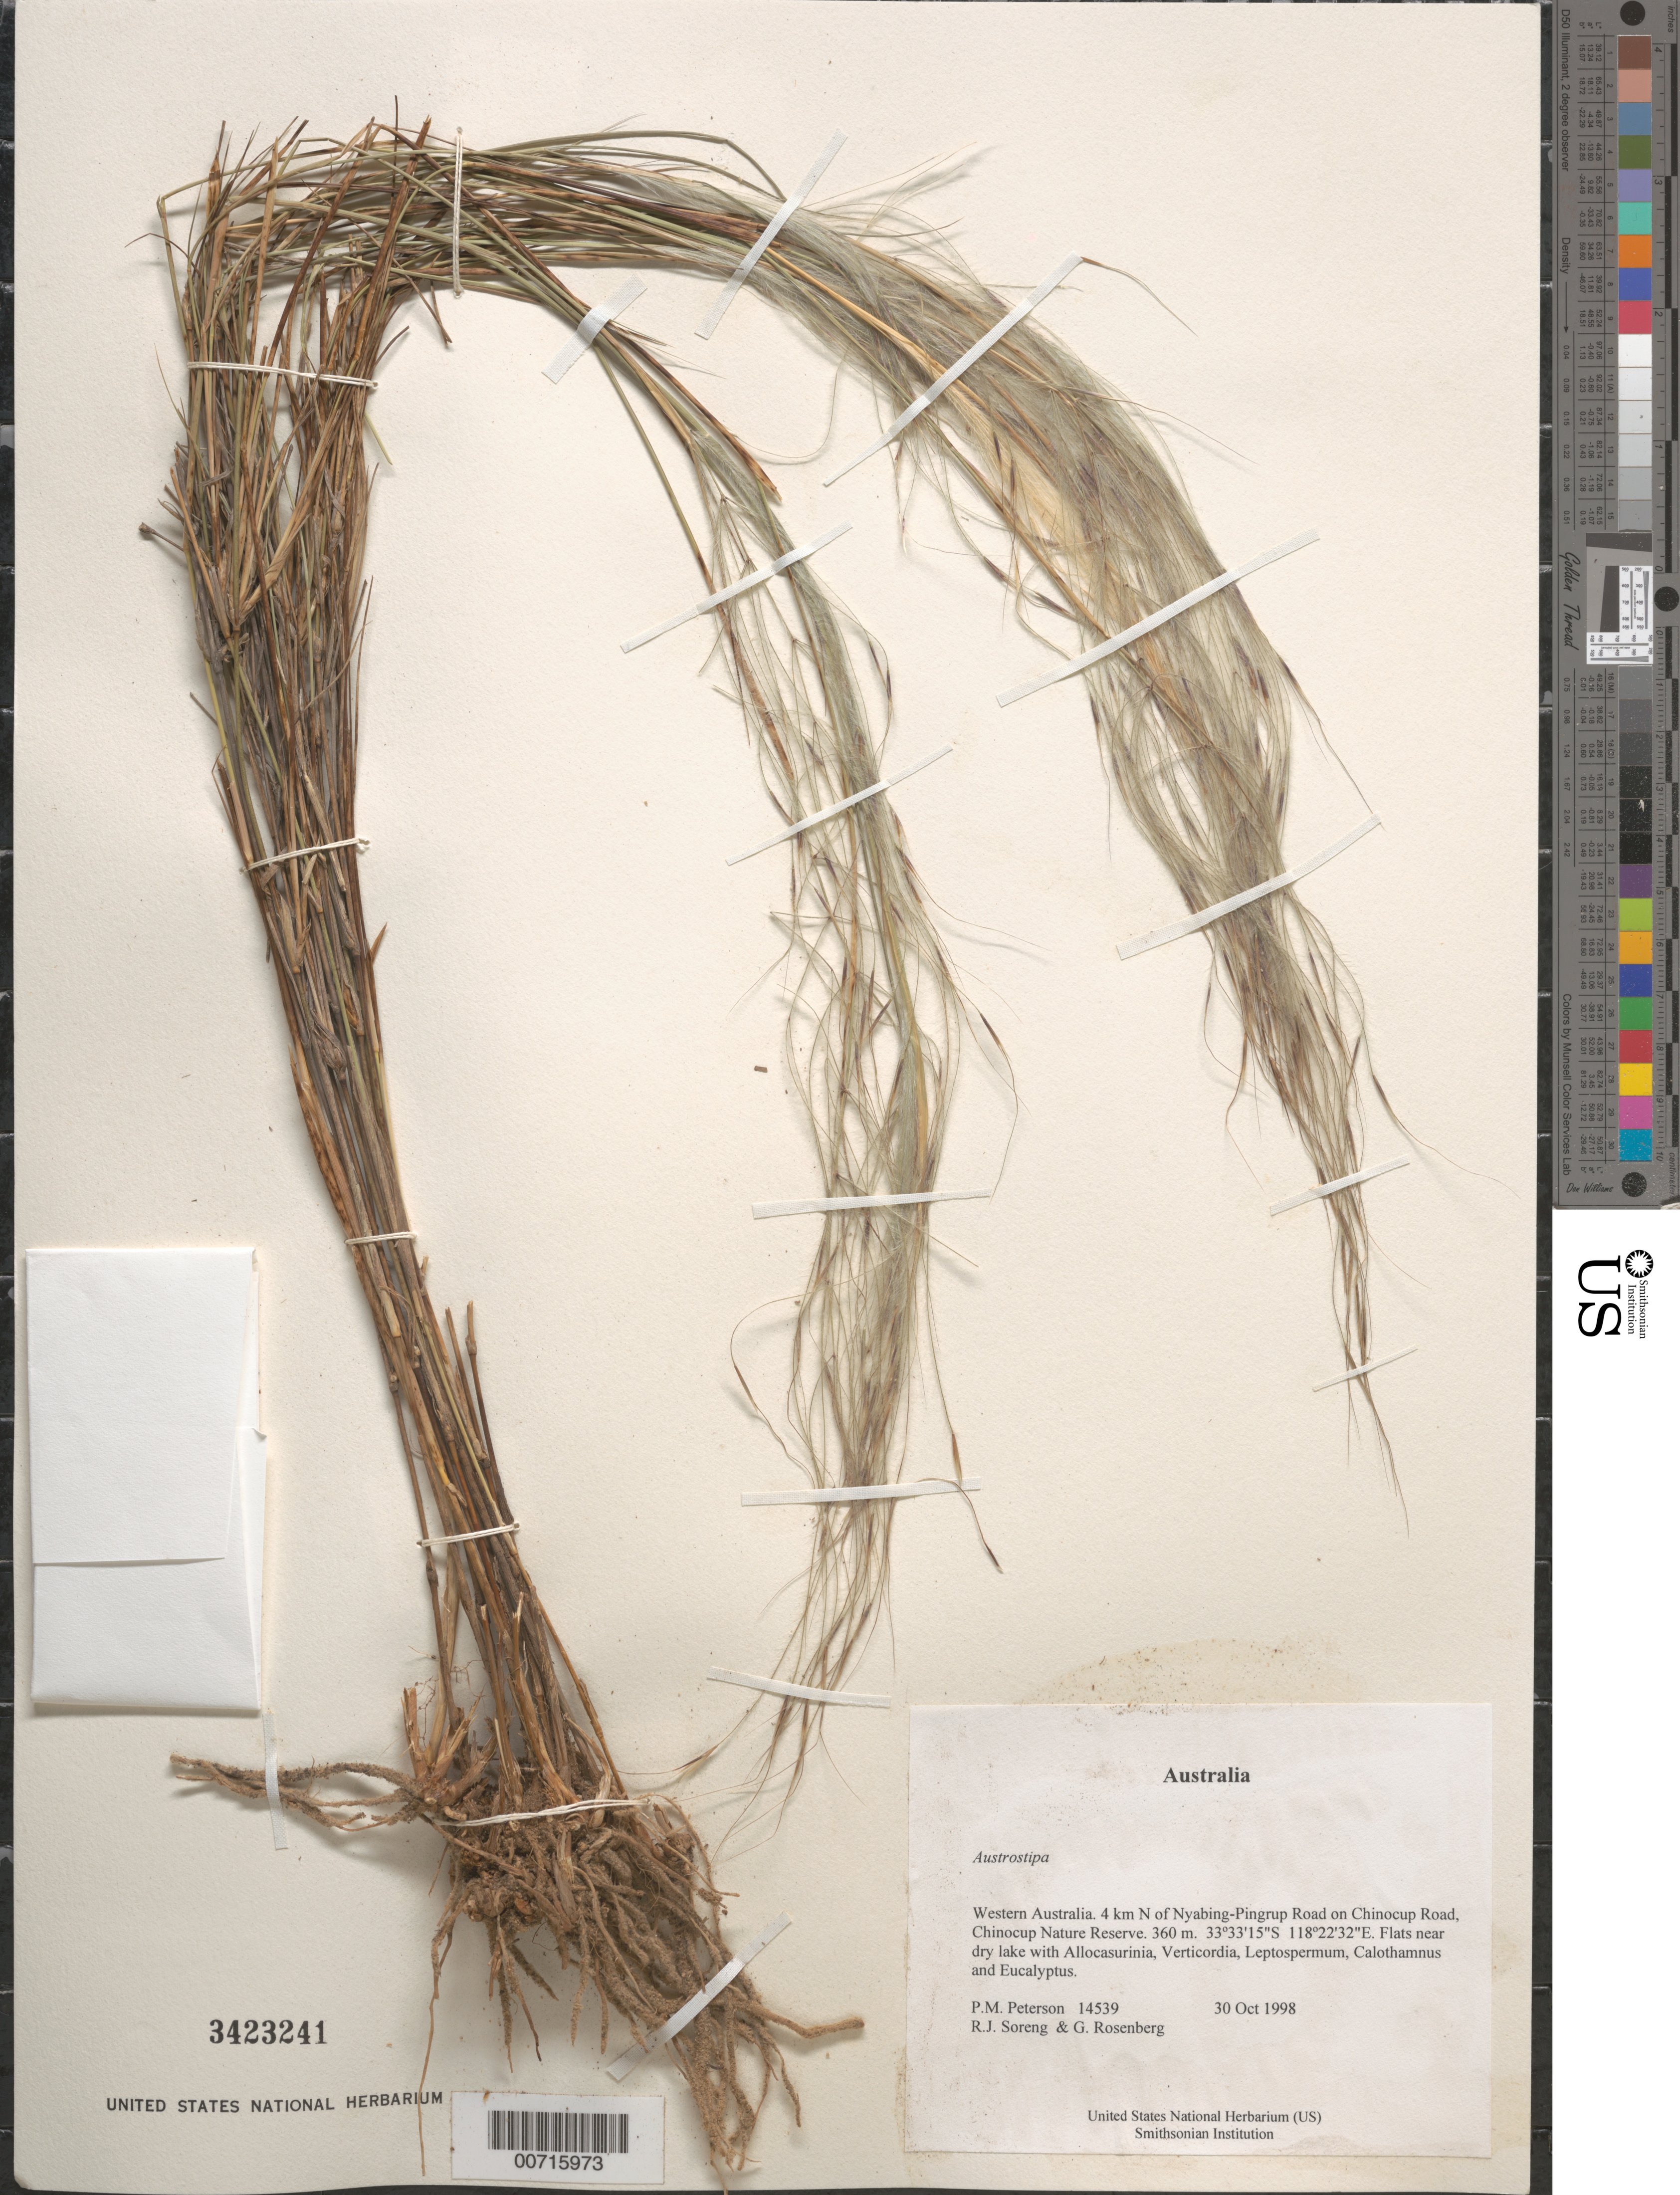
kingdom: Plantae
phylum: Tracheophyta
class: Liliopsida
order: Poales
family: Poaceae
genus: Austrostipa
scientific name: Austrostipa sp.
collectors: P. M. Peterson, R. J. Soreng & G. Rosenberg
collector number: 14539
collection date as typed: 30 Oct 1998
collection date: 1998-10-30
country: Australia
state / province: Western Australia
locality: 4 km N of Nyabing-Pingrup Road on Chinocup Road, Chinocup Nature Reserve.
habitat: Flats near dry lake with Allocasurinia, Verticordia, Leptospermum, Calothamnus and Eucalyptus.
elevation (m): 360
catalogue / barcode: US 3423241